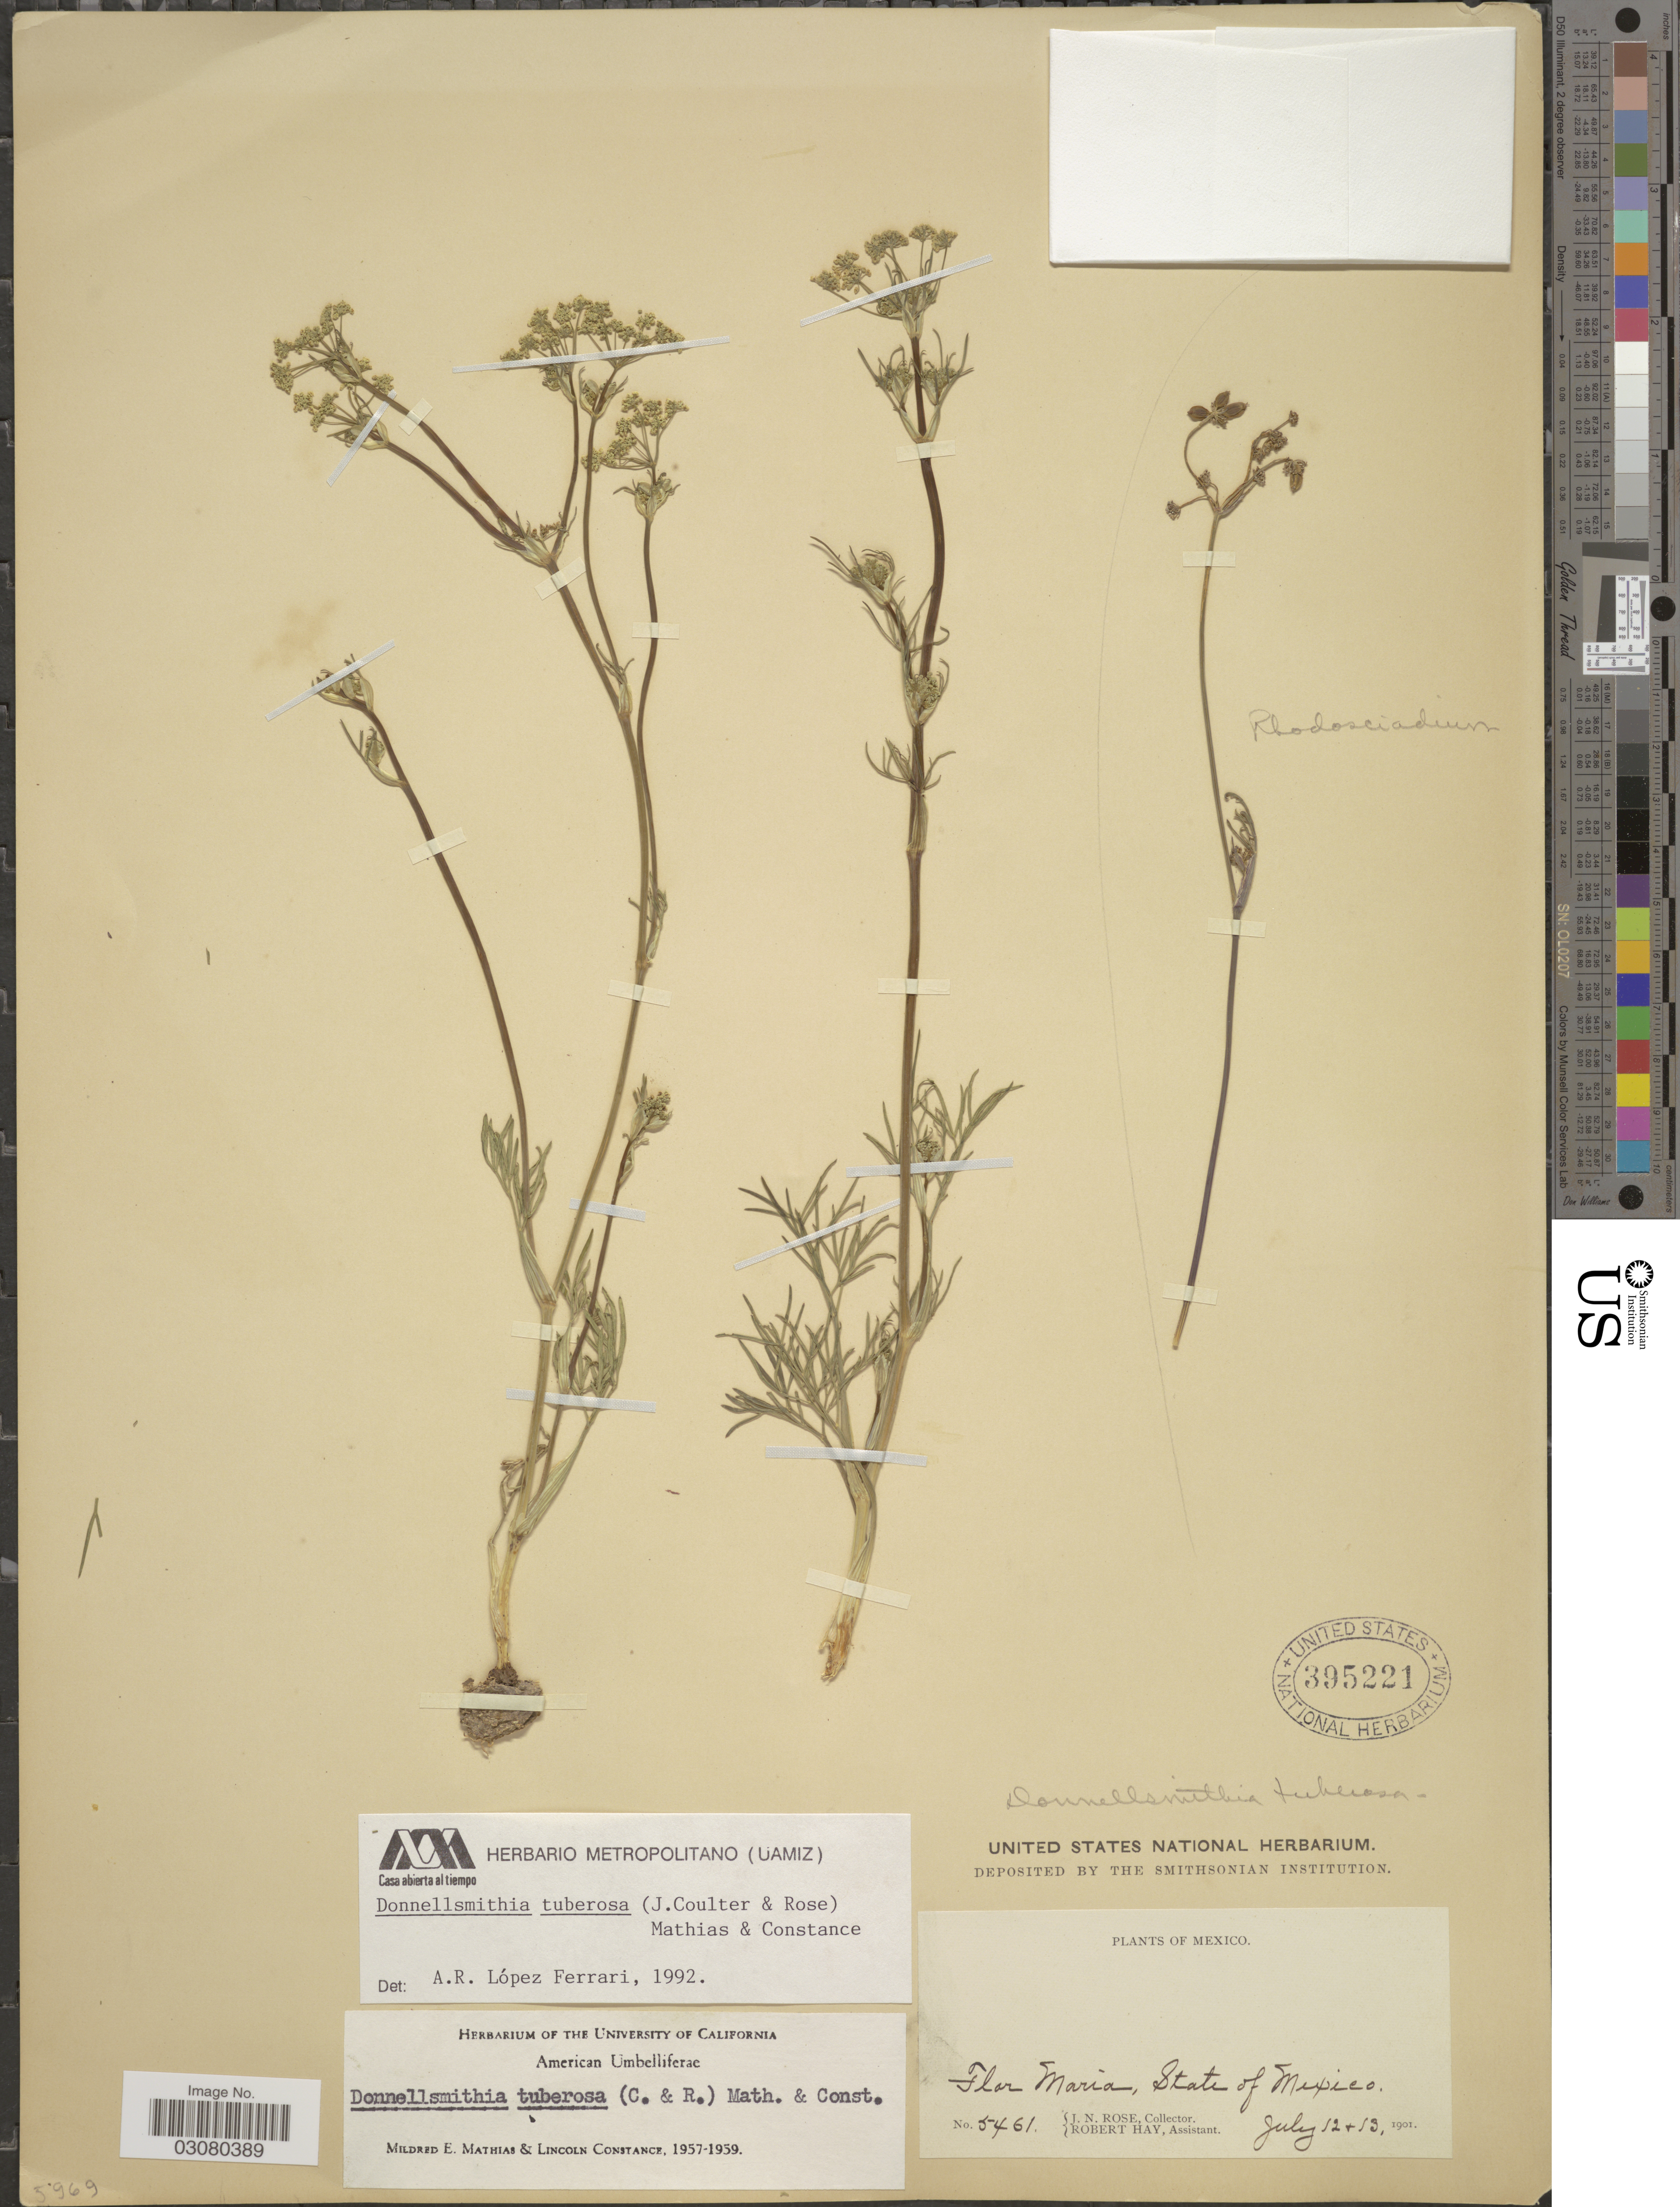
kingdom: Plantae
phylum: Tracheophyta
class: Magnoliopsida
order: Apiales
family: Apiaceae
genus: Donnellsmithia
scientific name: Donnellsmithia tuberosa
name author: (J.M. Coult. & Rose) Mathias & Constance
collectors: J. N. Rose & R. H. Hay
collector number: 5461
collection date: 1901-07-12/1901-07-13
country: Mexico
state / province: México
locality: Flor Maria.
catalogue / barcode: US 395221